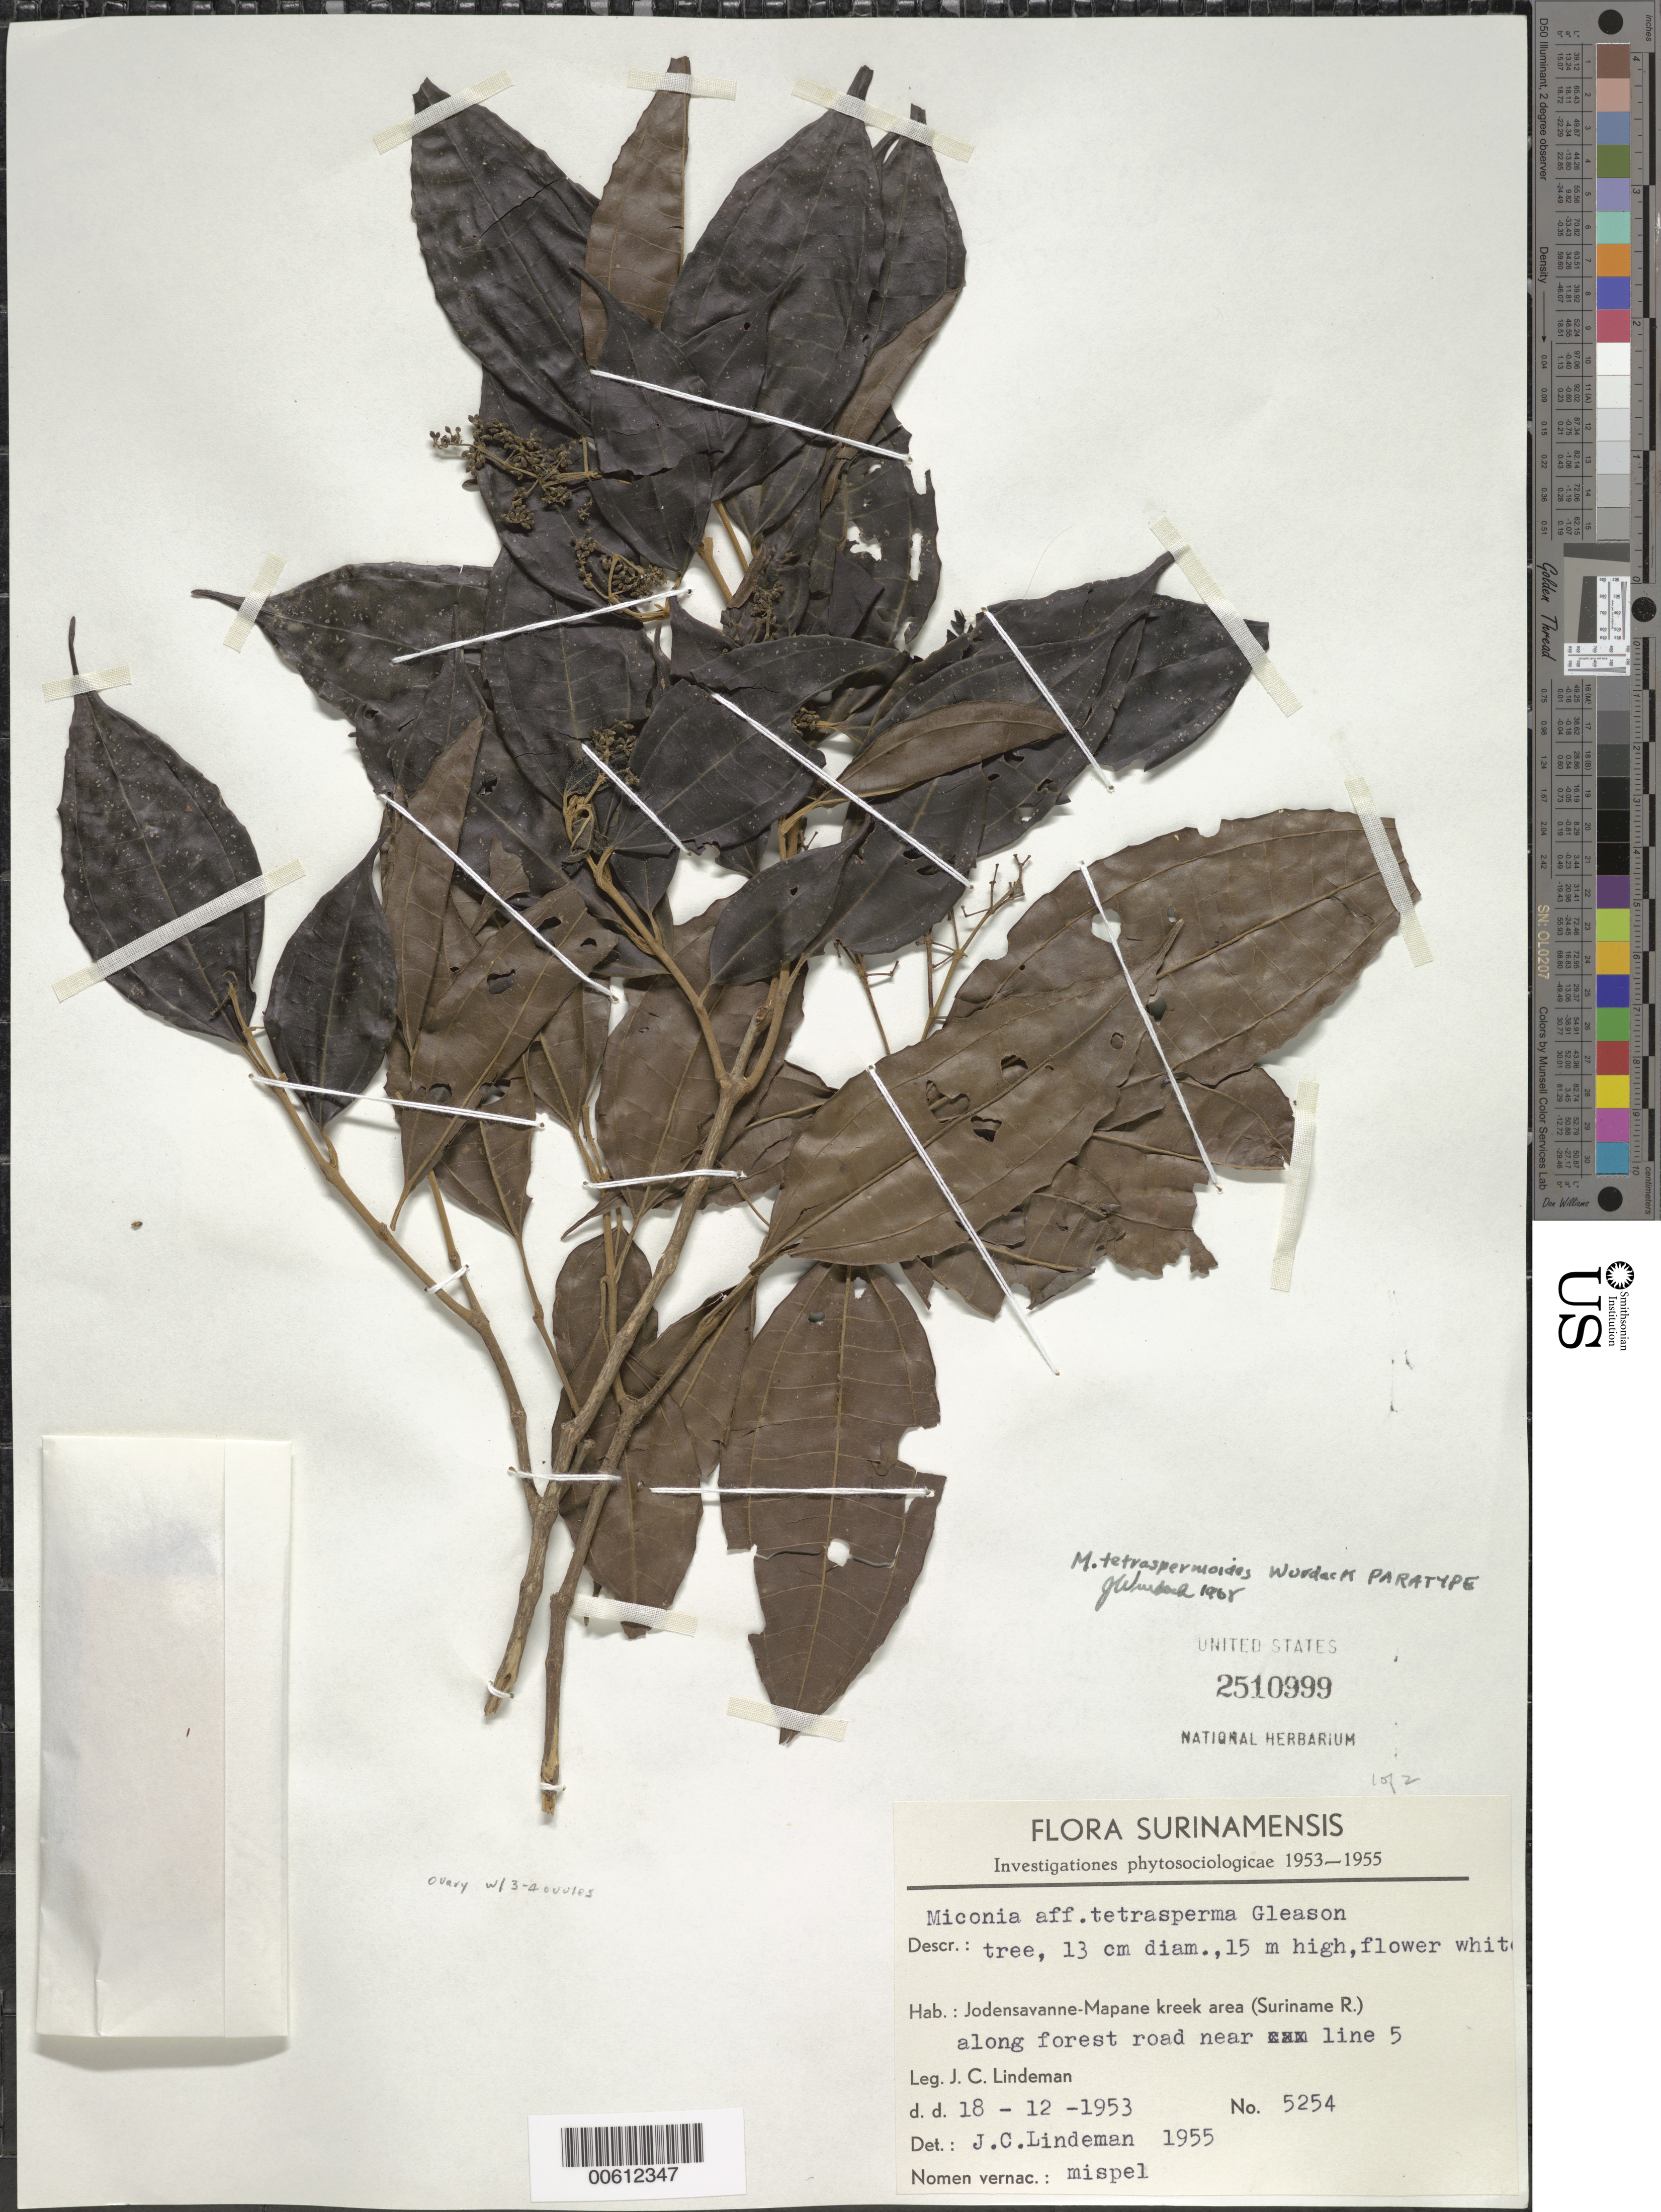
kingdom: Plantae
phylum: Tracheophyta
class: Magnoliopsida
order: Myrtales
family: Melastomataceae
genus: Miconia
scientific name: Miconia tetraspermoides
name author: Wurdack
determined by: Wurdack, John J., (US), US (UNITED STATES)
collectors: J. C. Lindeman et al.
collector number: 5254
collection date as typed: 18-Dec-53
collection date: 1953-12-18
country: Suriname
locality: Jodensavanne-Mapane kreek area (Suriname River), line 5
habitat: Forest road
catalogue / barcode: US 2510999